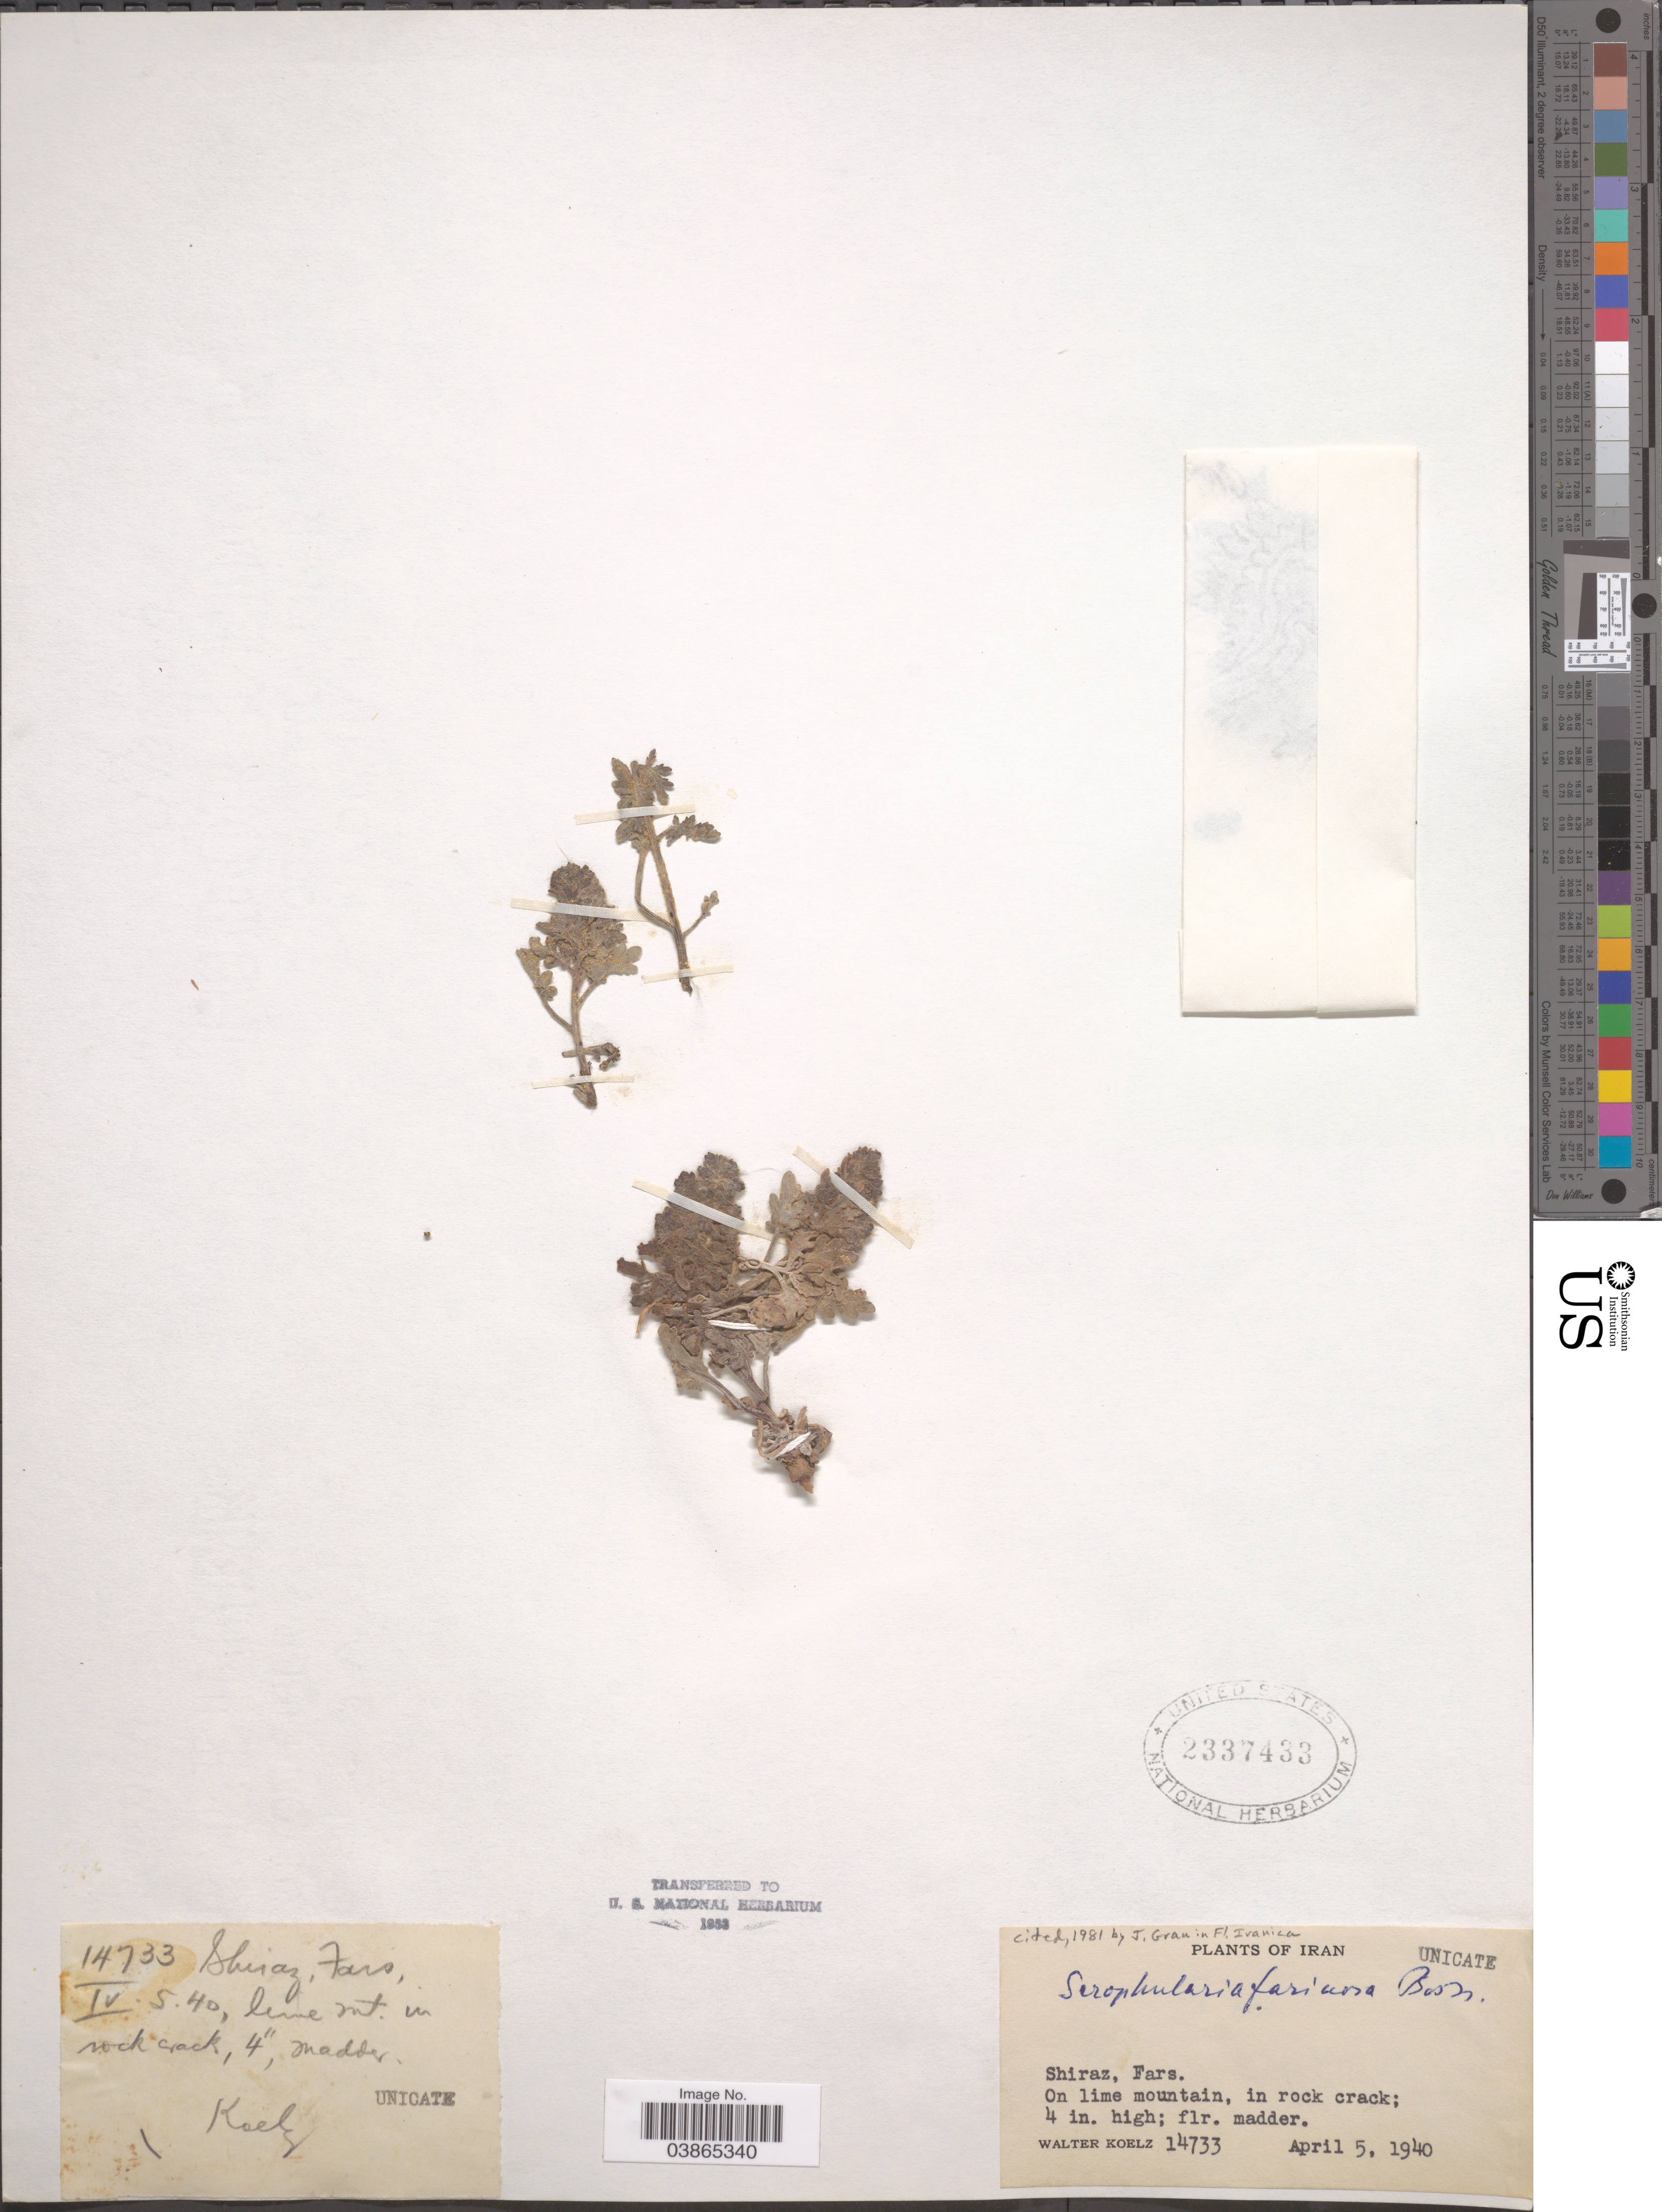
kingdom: Plantae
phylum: Tracheophyta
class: Magnoliopsida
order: Lamiales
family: Scrophulariaceae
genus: Scrophularia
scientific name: Scrophularia farinosa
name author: Boiss.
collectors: W. N. Koelz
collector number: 14733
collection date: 1940-04-05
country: Iran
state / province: Fars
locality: Shiraz.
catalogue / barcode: US 2337433